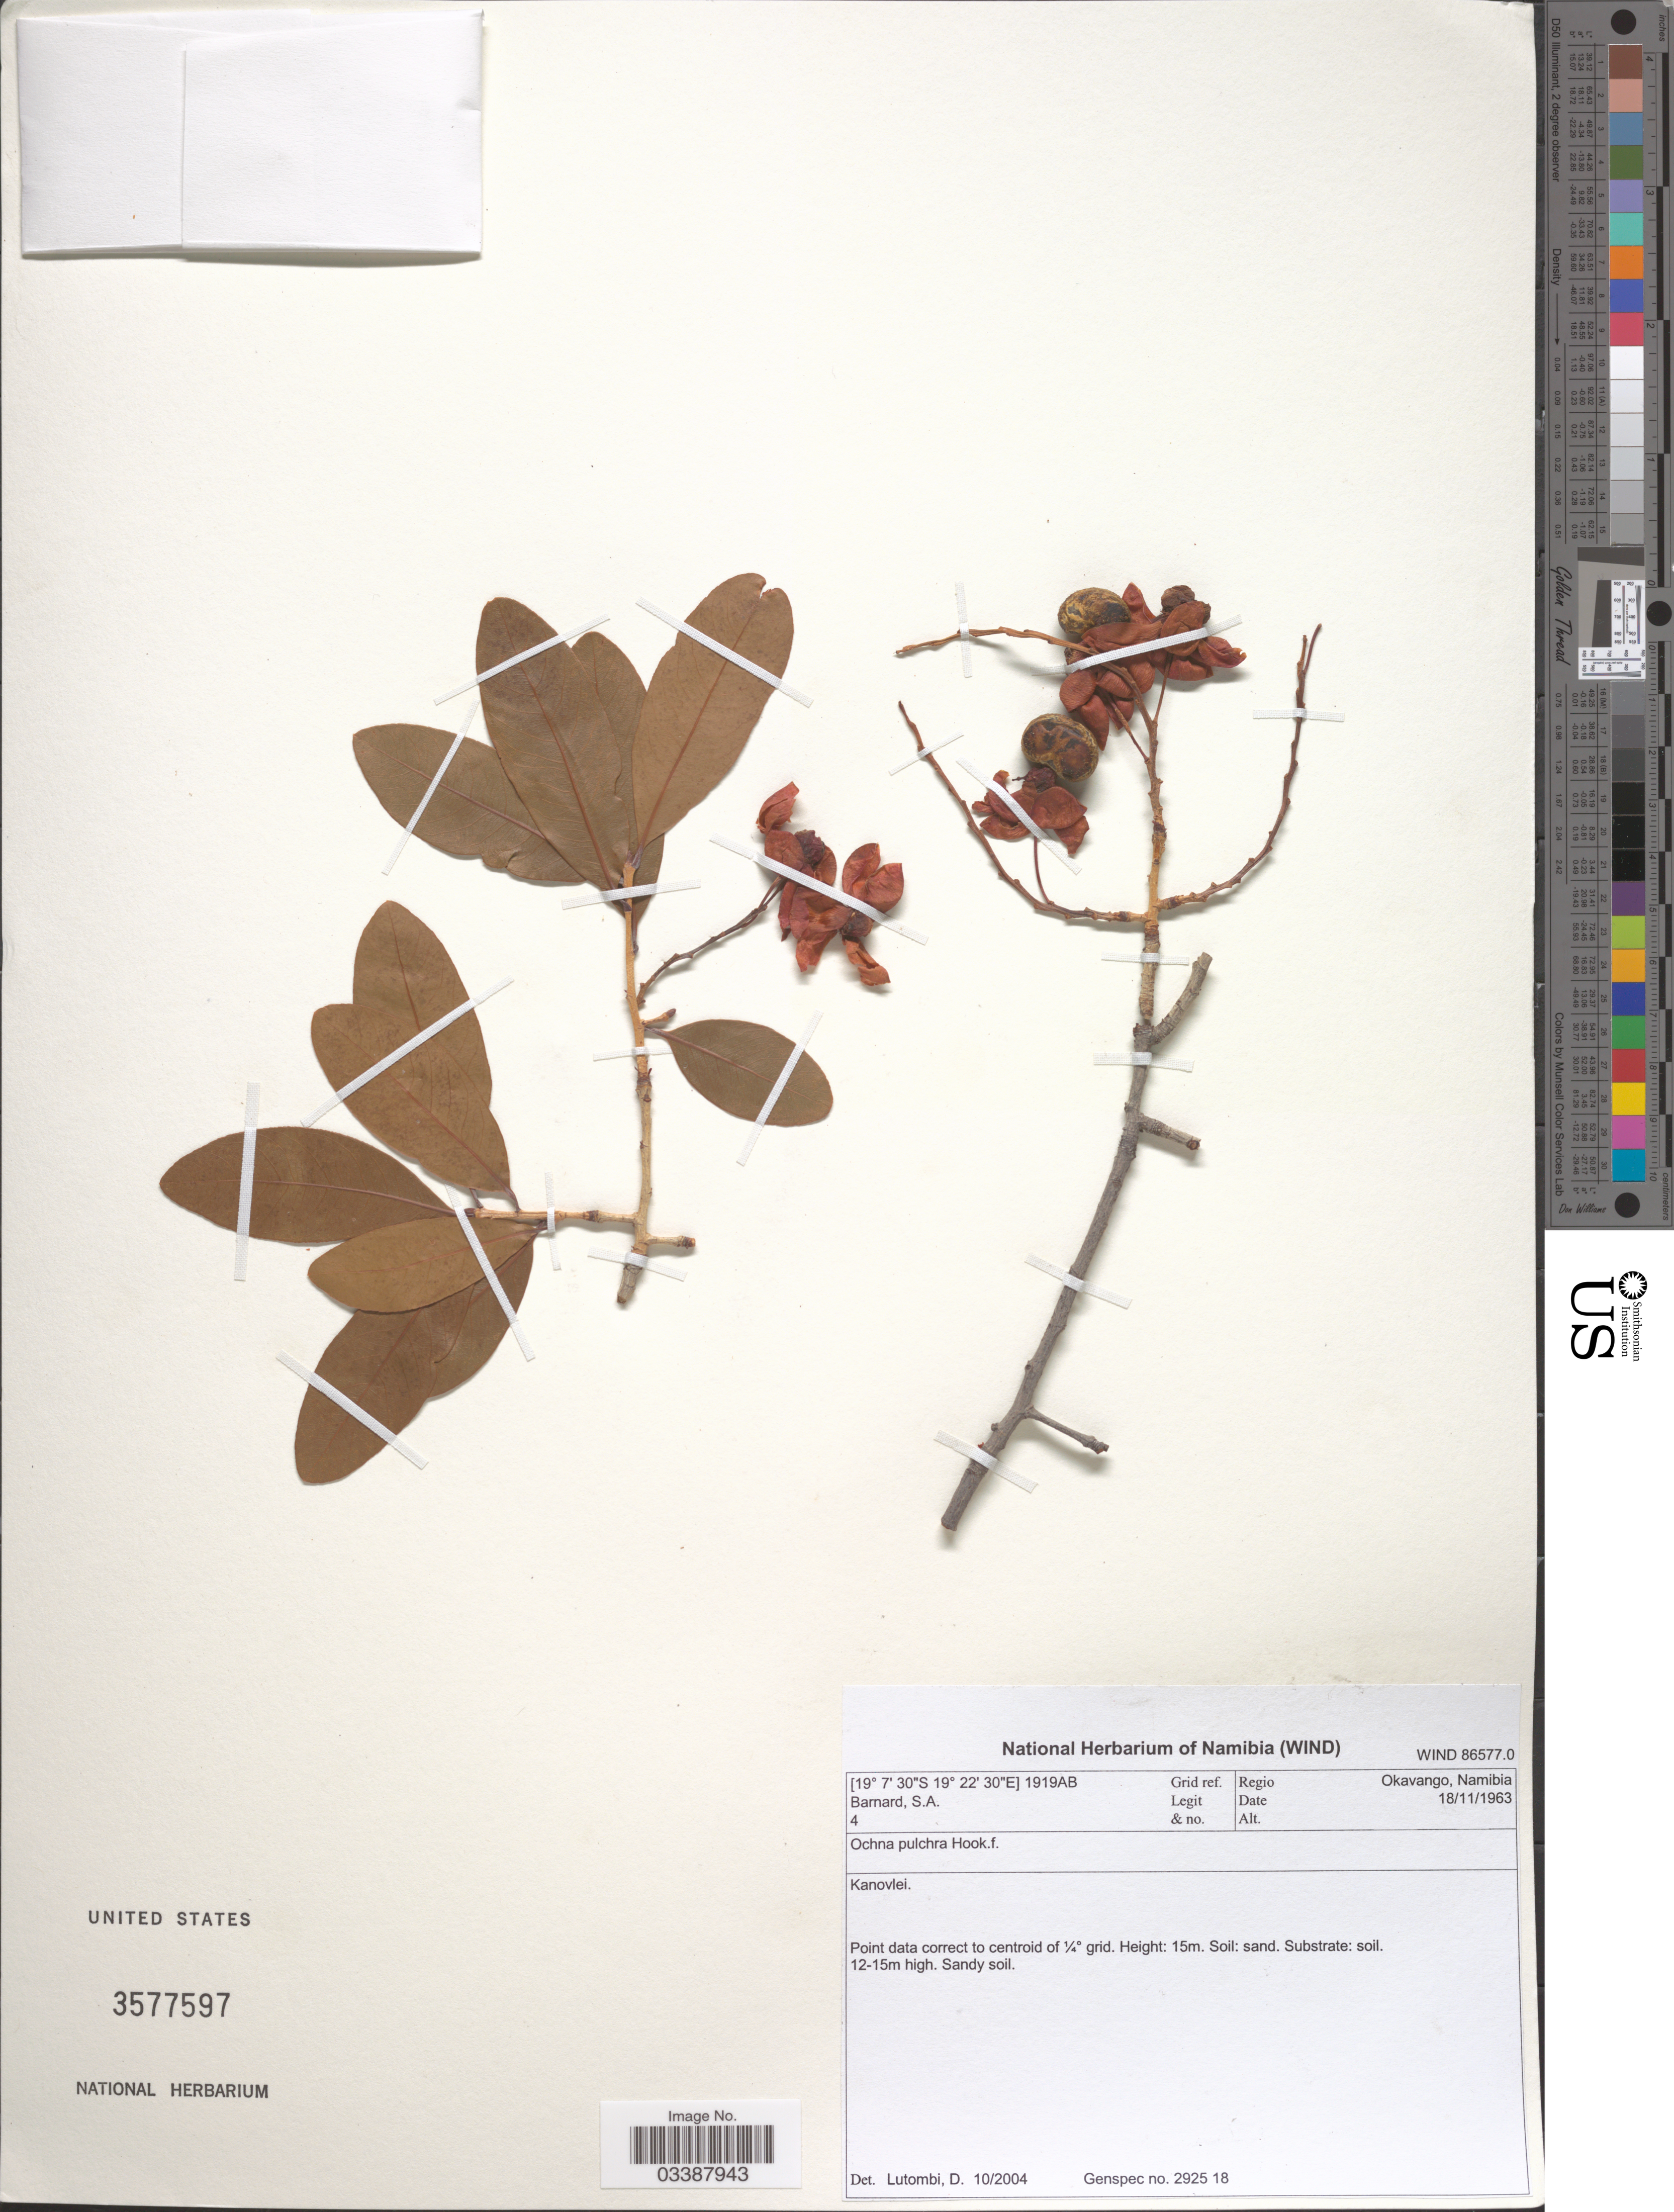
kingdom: Plantae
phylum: Tracheophyta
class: Magnoliopsida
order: Malpighiales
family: Ochnaceae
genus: Ochna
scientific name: Ochna pulchra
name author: Hook.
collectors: S. Barnard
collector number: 4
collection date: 1963-11-18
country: Namibia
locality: Regio Okavango. Kanovlei. Grid ref. 1919AB.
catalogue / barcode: US 3577597